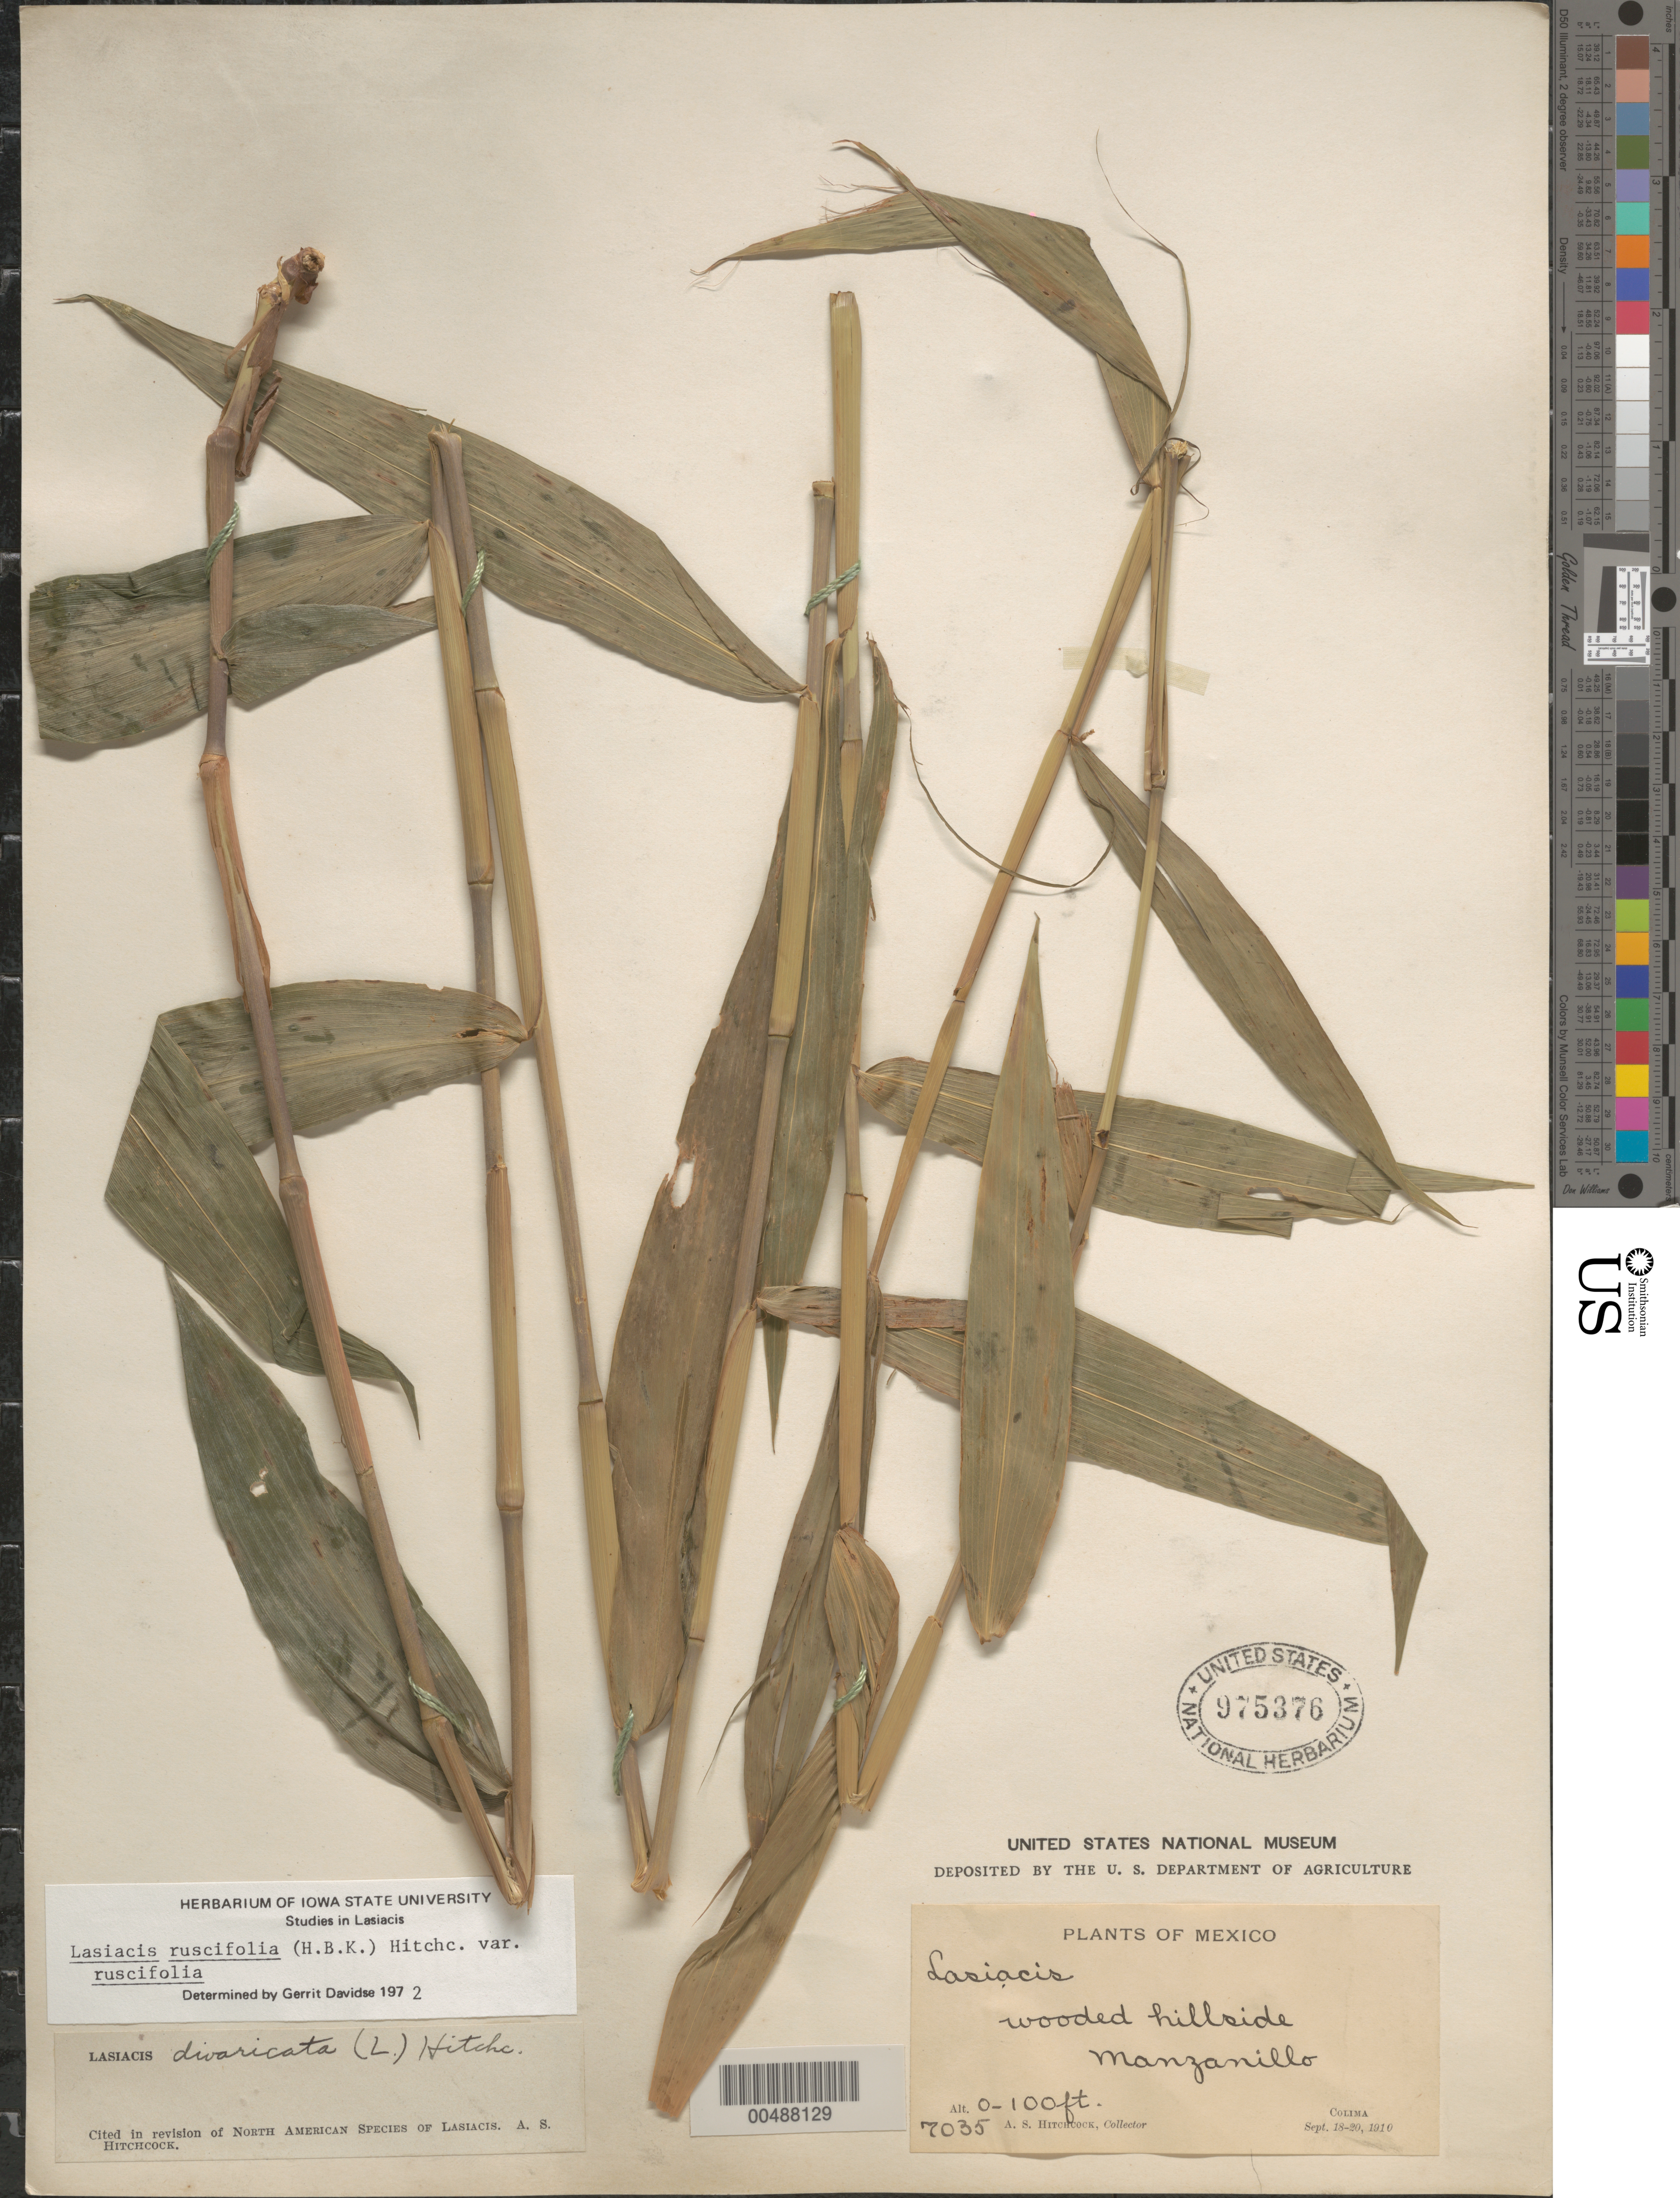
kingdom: Plantae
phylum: Tracheophyta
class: Liliopsida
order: Poales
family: Poaceae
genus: Lasiacis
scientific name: Lasiacis ruscifolia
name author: (Kunth) Hitchc.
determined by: Davidse, Gerrit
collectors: A. S. Hitchcock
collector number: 7035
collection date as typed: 18 Sep 1910 to 20 Sep 1910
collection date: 1910-09-18/1910-09-20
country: Mexico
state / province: Colima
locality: Manzanillo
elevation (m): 0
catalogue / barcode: US 975376